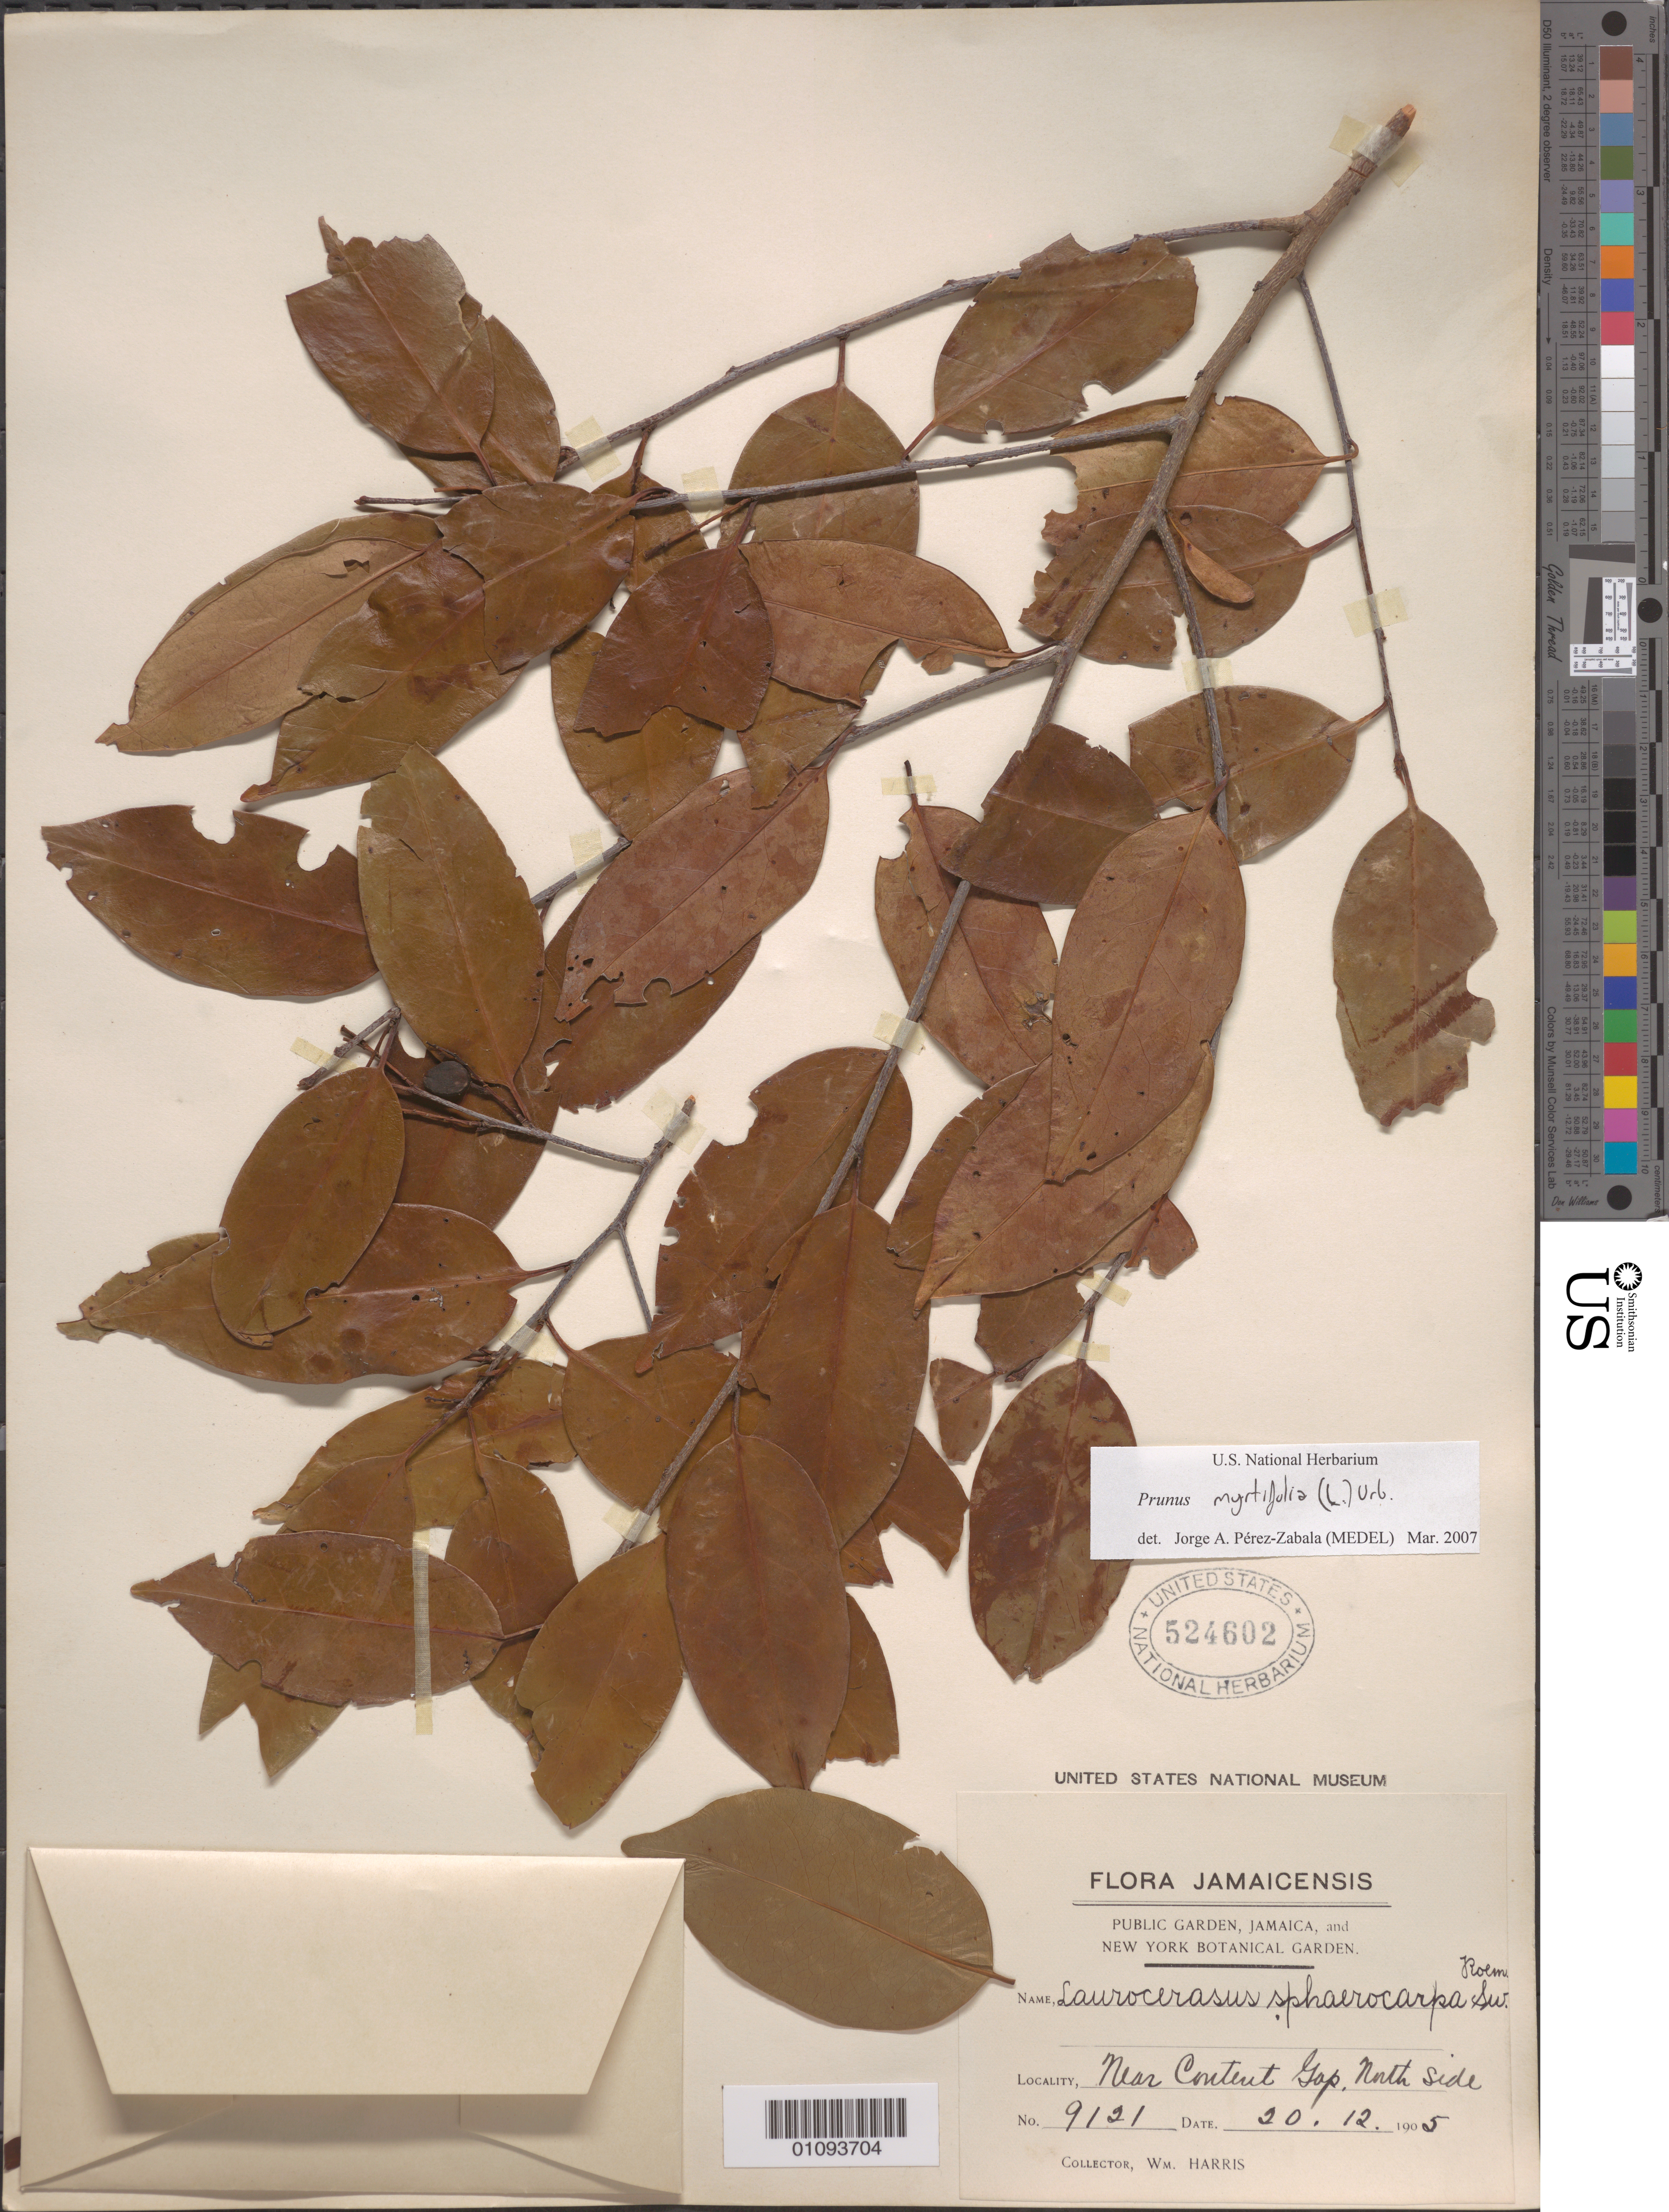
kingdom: Plantae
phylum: Tracheophyta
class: Magnoliopsida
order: Rosales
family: Rosaceae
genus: Prunus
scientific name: Prunus myrtifolia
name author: (L.) Urb.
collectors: W. Harris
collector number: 9121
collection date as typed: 20 Dec 1905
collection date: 1905-12-20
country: Jamaica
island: Jamaica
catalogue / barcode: US 524602